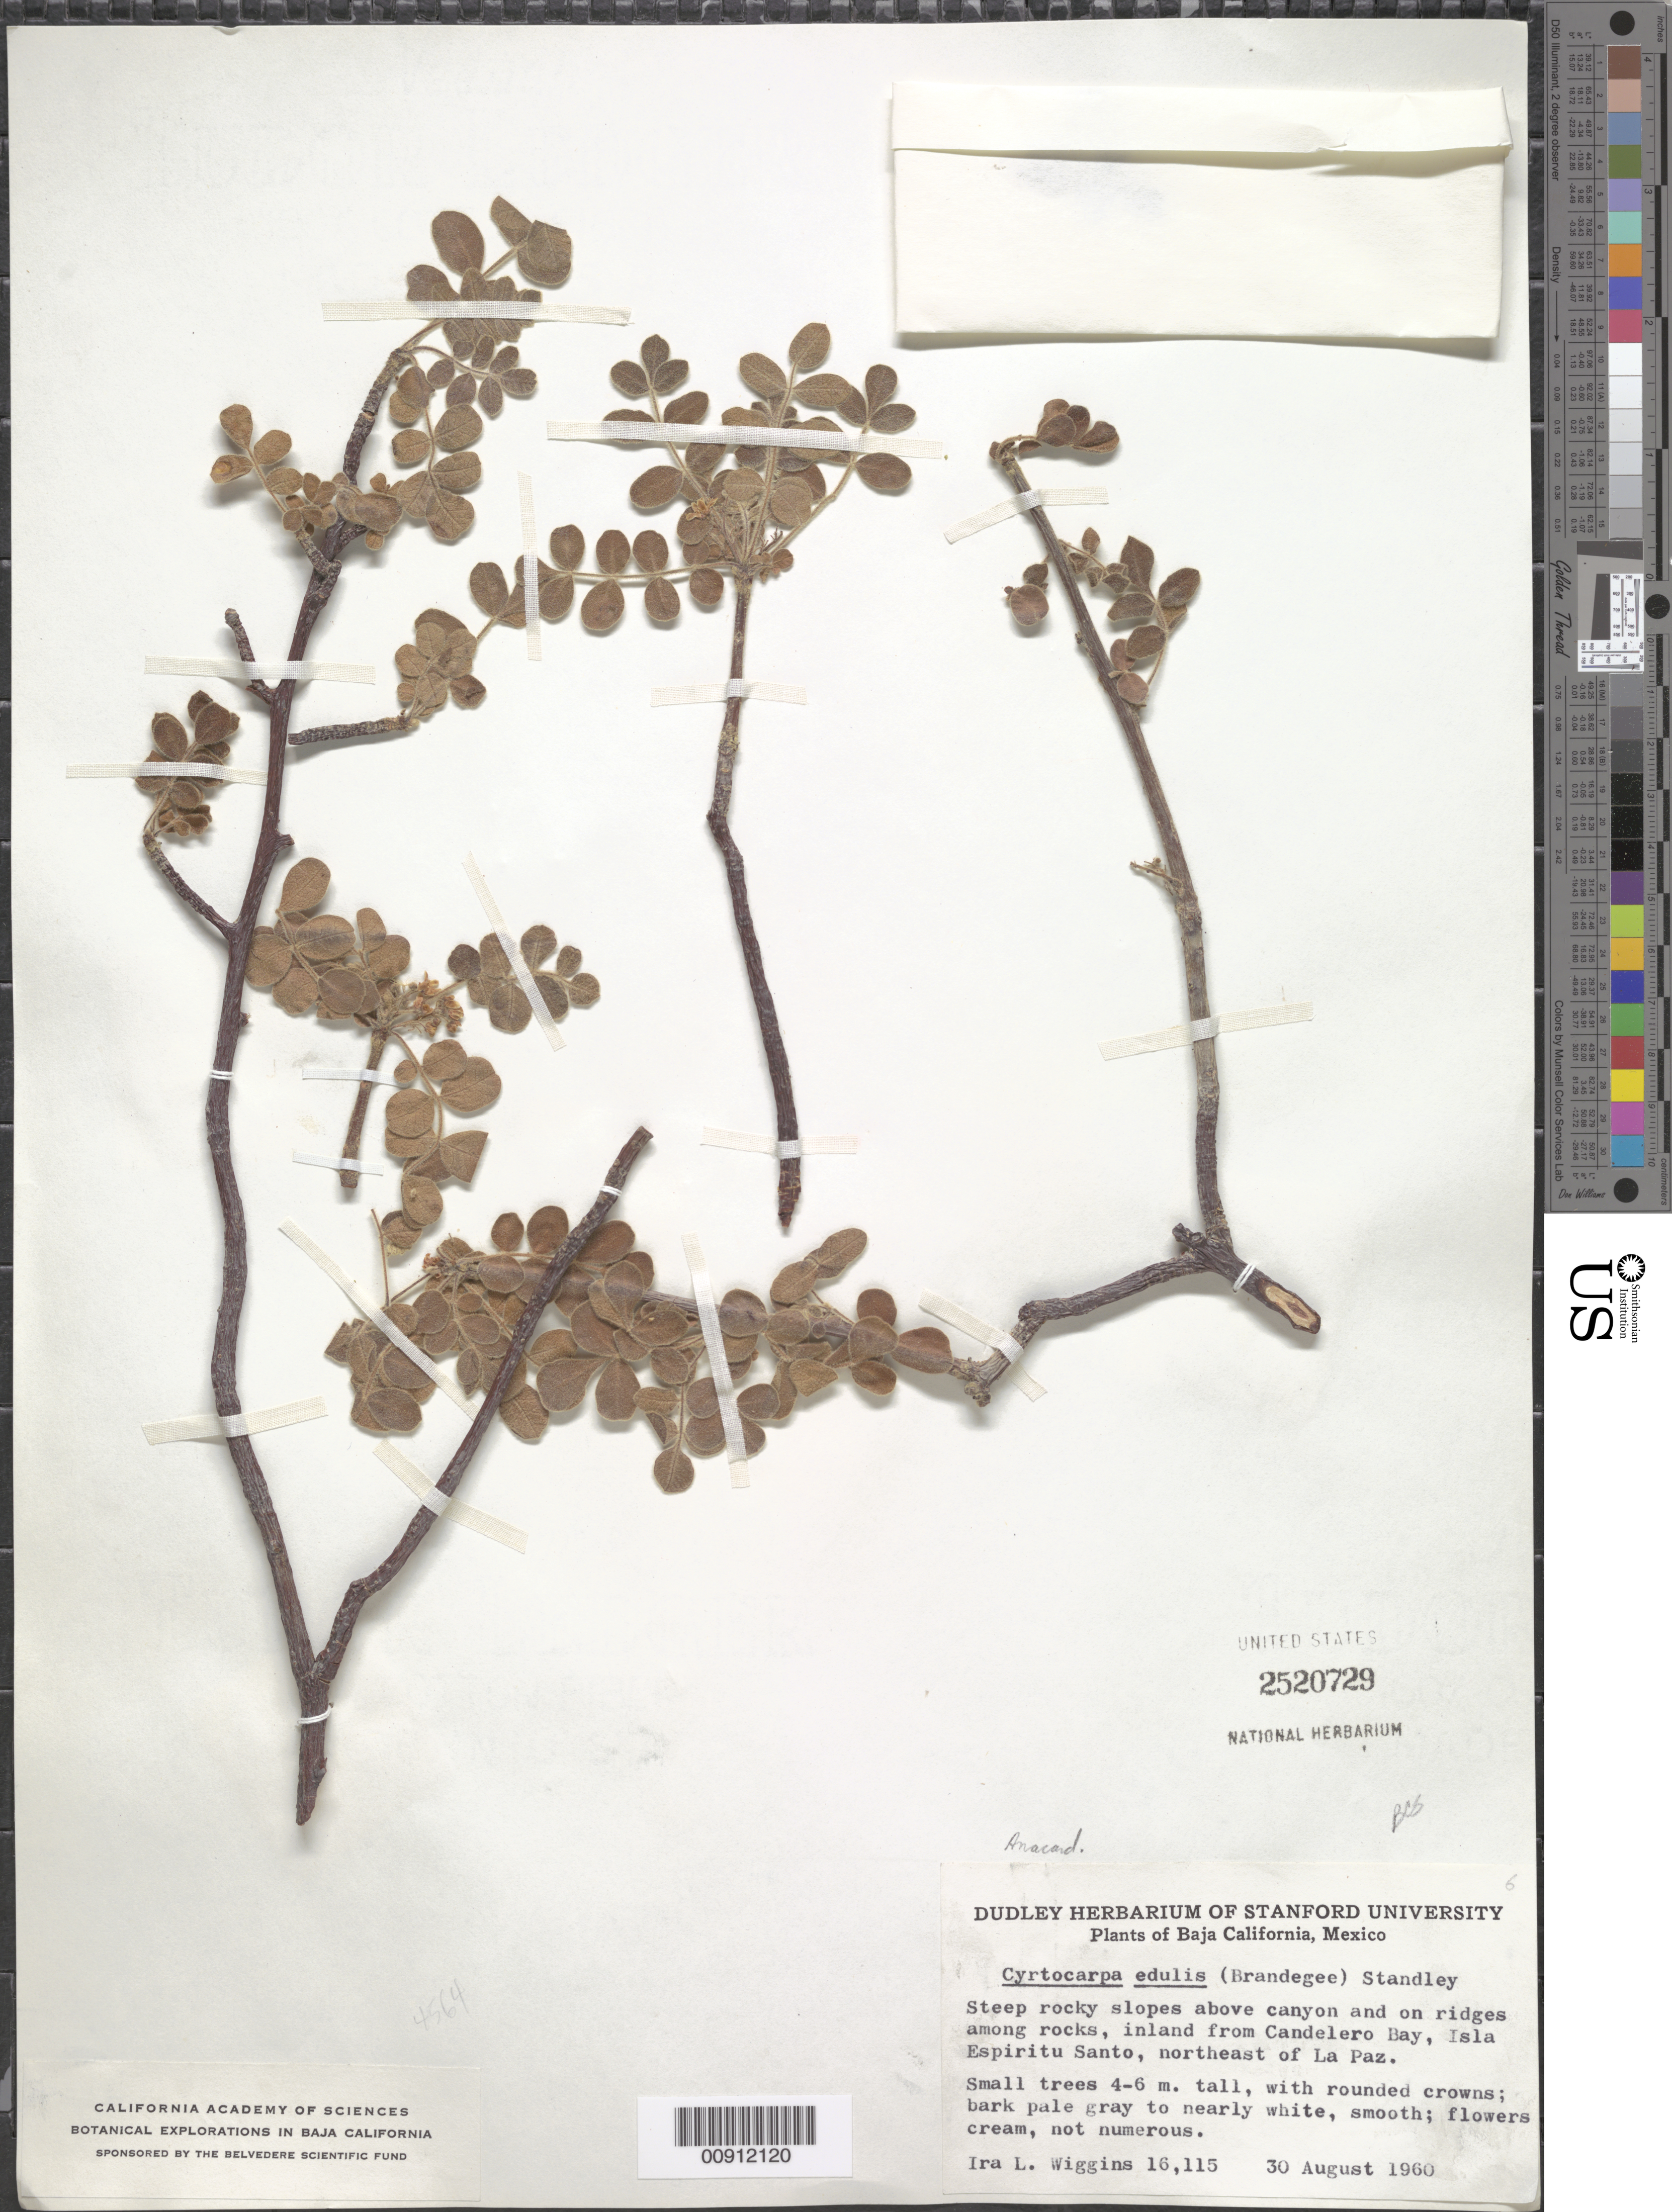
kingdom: Plantae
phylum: Tracheophyta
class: Magnoliopsida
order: Sapindales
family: Anacardiaceae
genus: Cyrtocarpa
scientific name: Cyrtocarpa edulis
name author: (Brandegee) Standl.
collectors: I. L. Wiggins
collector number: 16,115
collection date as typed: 30 Aug 1960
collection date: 1960-08-30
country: Mexico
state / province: Baja California Sur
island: Espiritu Santo I.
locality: Inland of Candelero Bay, Isla Espíritu Santo, northeast of La Paz.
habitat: Steep rocky slopes above canyon and on ridges among rocks.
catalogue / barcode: US 2520729